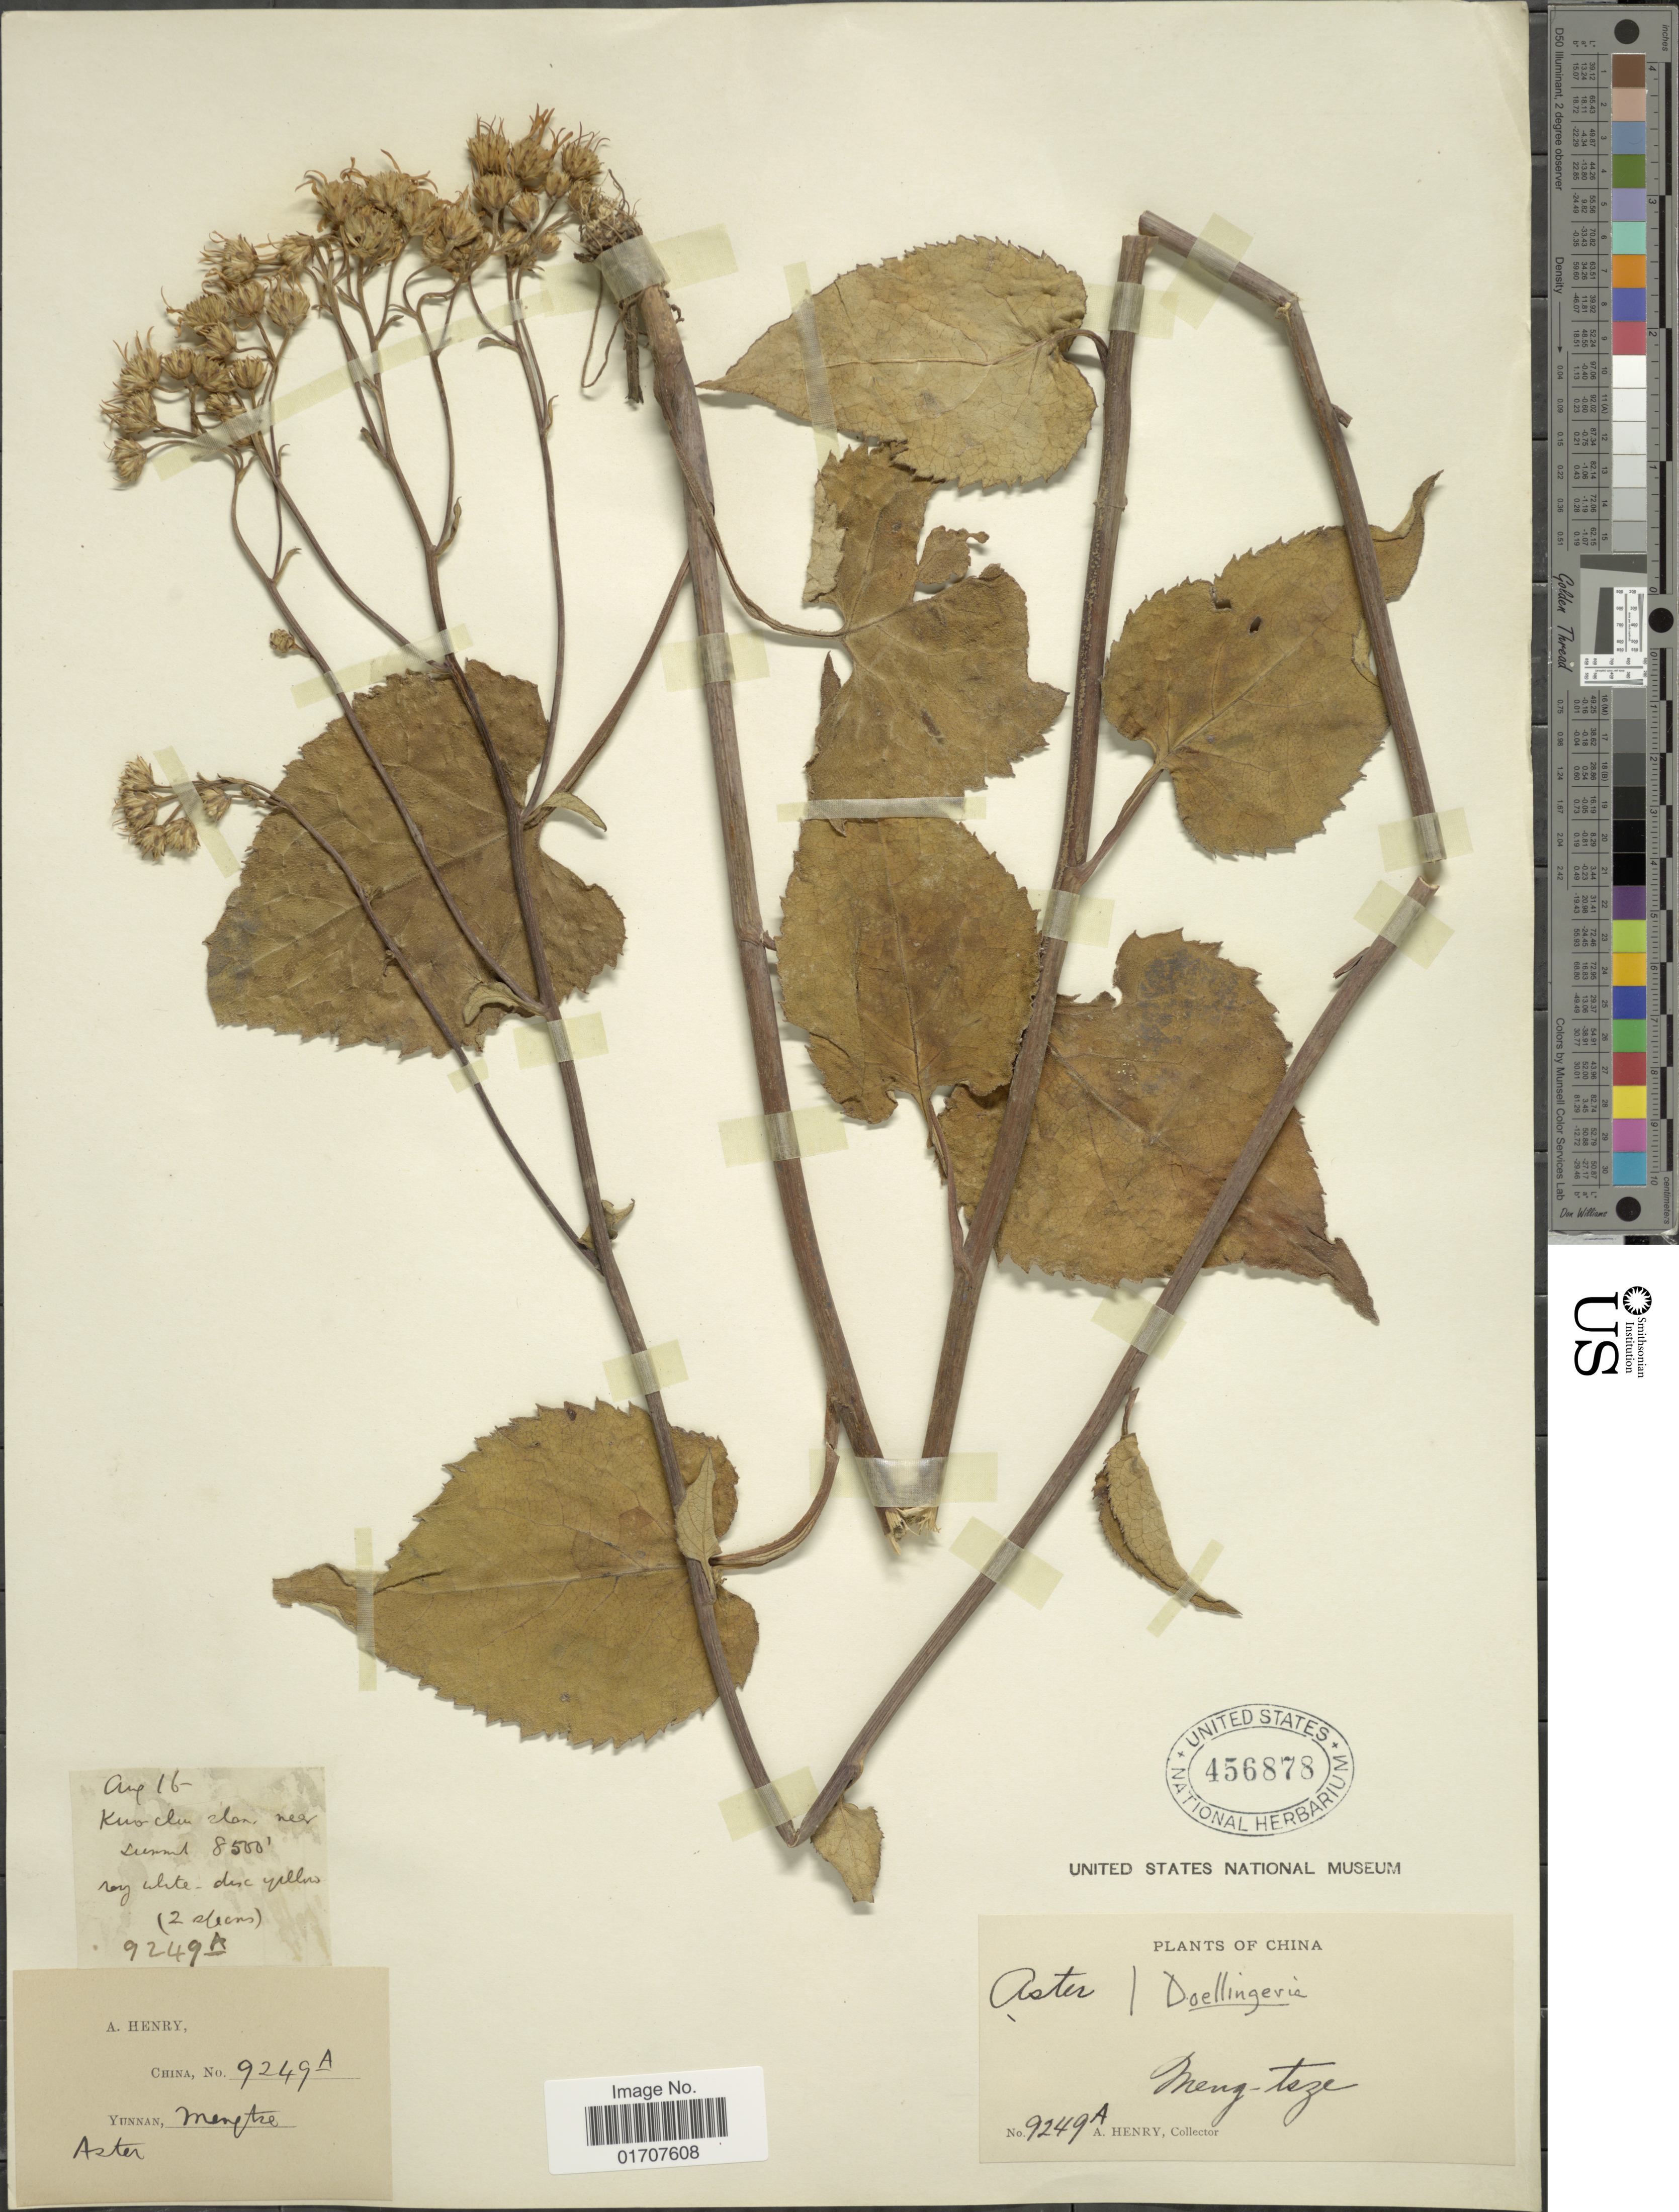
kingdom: Plantae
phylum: Tracheophyta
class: Magnoliopsida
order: Asterales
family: Asteraceae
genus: Doellingeria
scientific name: Doellingeria scaber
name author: (Thunb.) Nees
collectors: A. Henry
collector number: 9249 A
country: China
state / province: Yunnan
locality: Mengtze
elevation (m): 2591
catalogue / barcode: US 456878